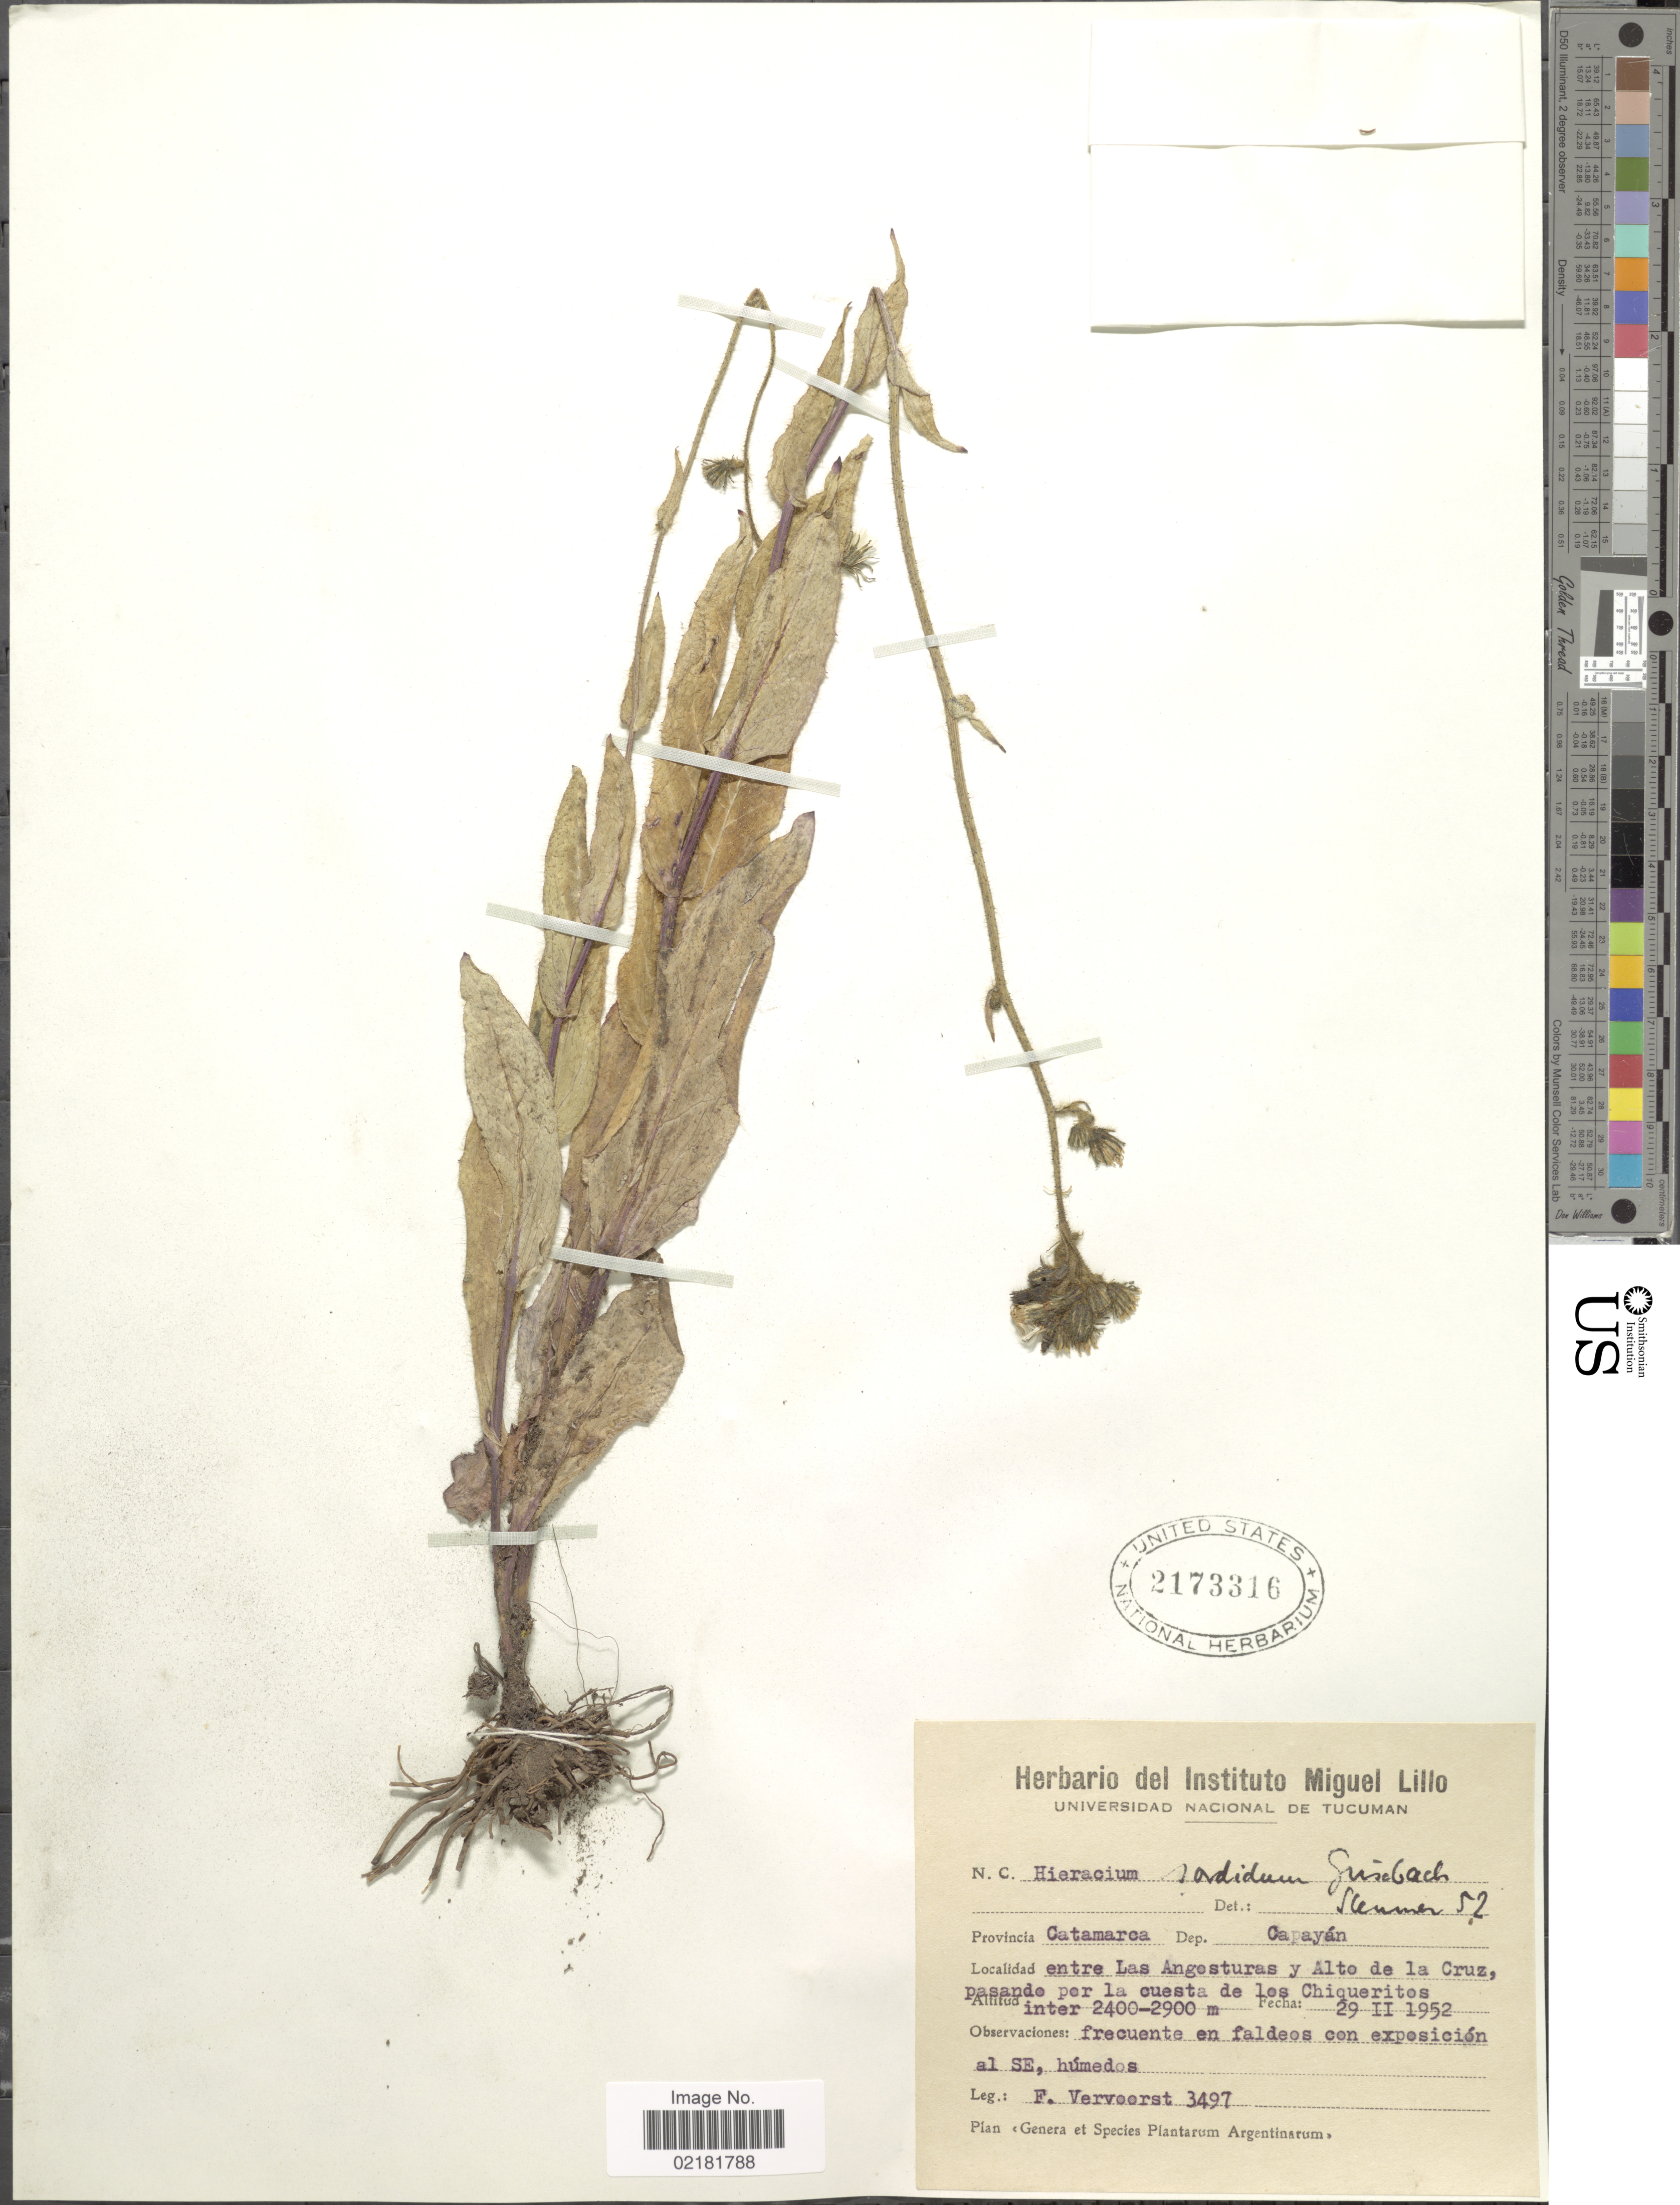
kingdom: Plantae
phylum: Tracheophyta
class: Magnoliopsida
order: Asterales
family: Asteraceae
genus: Hieracium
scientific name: Hieracium streptochaetum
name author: Zahn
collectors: F. Vervoorst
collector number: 3497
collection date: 1952-02-29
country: Argentina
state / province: Catamarca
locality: Dep. Capayan, entre Las Angosturas y Alto de la Cruz, pasando por la cuesta de los Chiqueritos.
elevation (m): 2400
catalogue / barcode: US 2173316